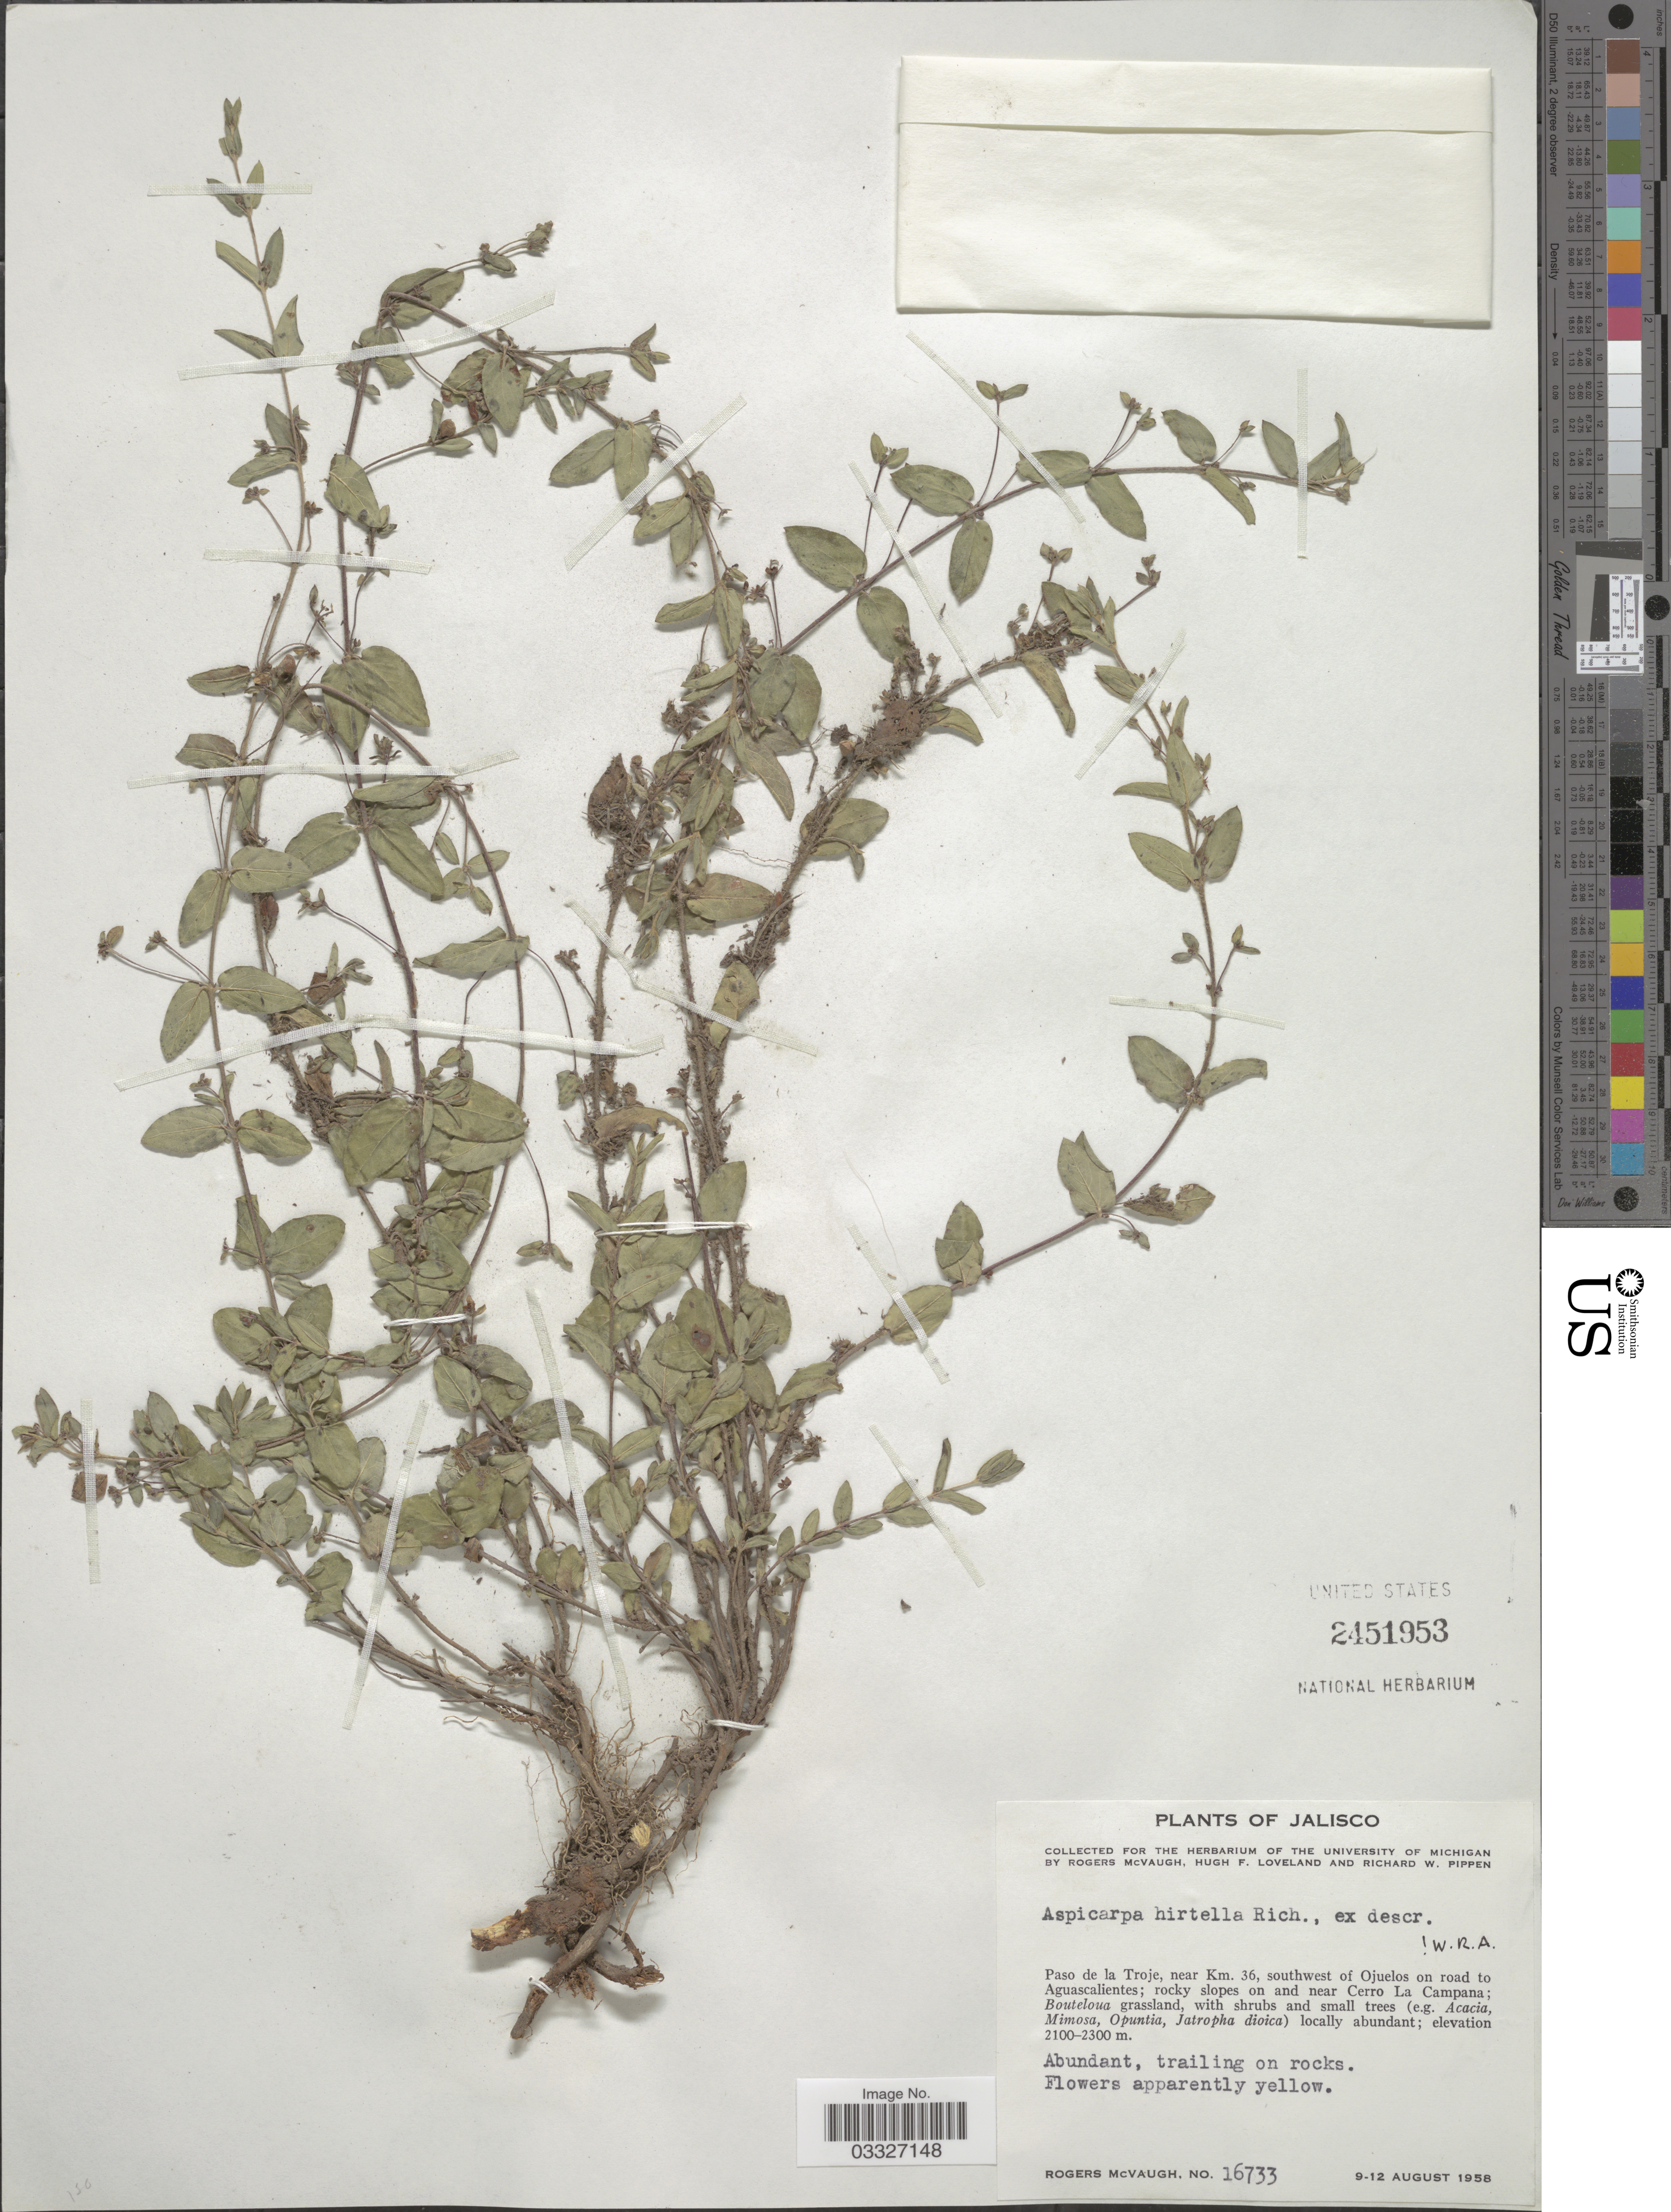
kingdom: Plantae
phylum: Tracheophyta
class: Magnoliopsida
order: Malpighiales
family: Malpighiaceae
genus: Aspicarpa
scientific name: Aspicarpa hirtella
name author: Rich.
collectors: R. McVaugh, H. Loveland & R. W. Pippen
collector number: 16733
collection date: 1958-08-09/1958-08-12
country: Mexico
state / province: Jalisco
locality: Paso de la Troje, near Km. 36, southwest of Ojuelos on road to Aguascalientes; rocky slopes on and near Cerro La Campana.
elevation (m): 2100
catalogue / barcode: US 2451953